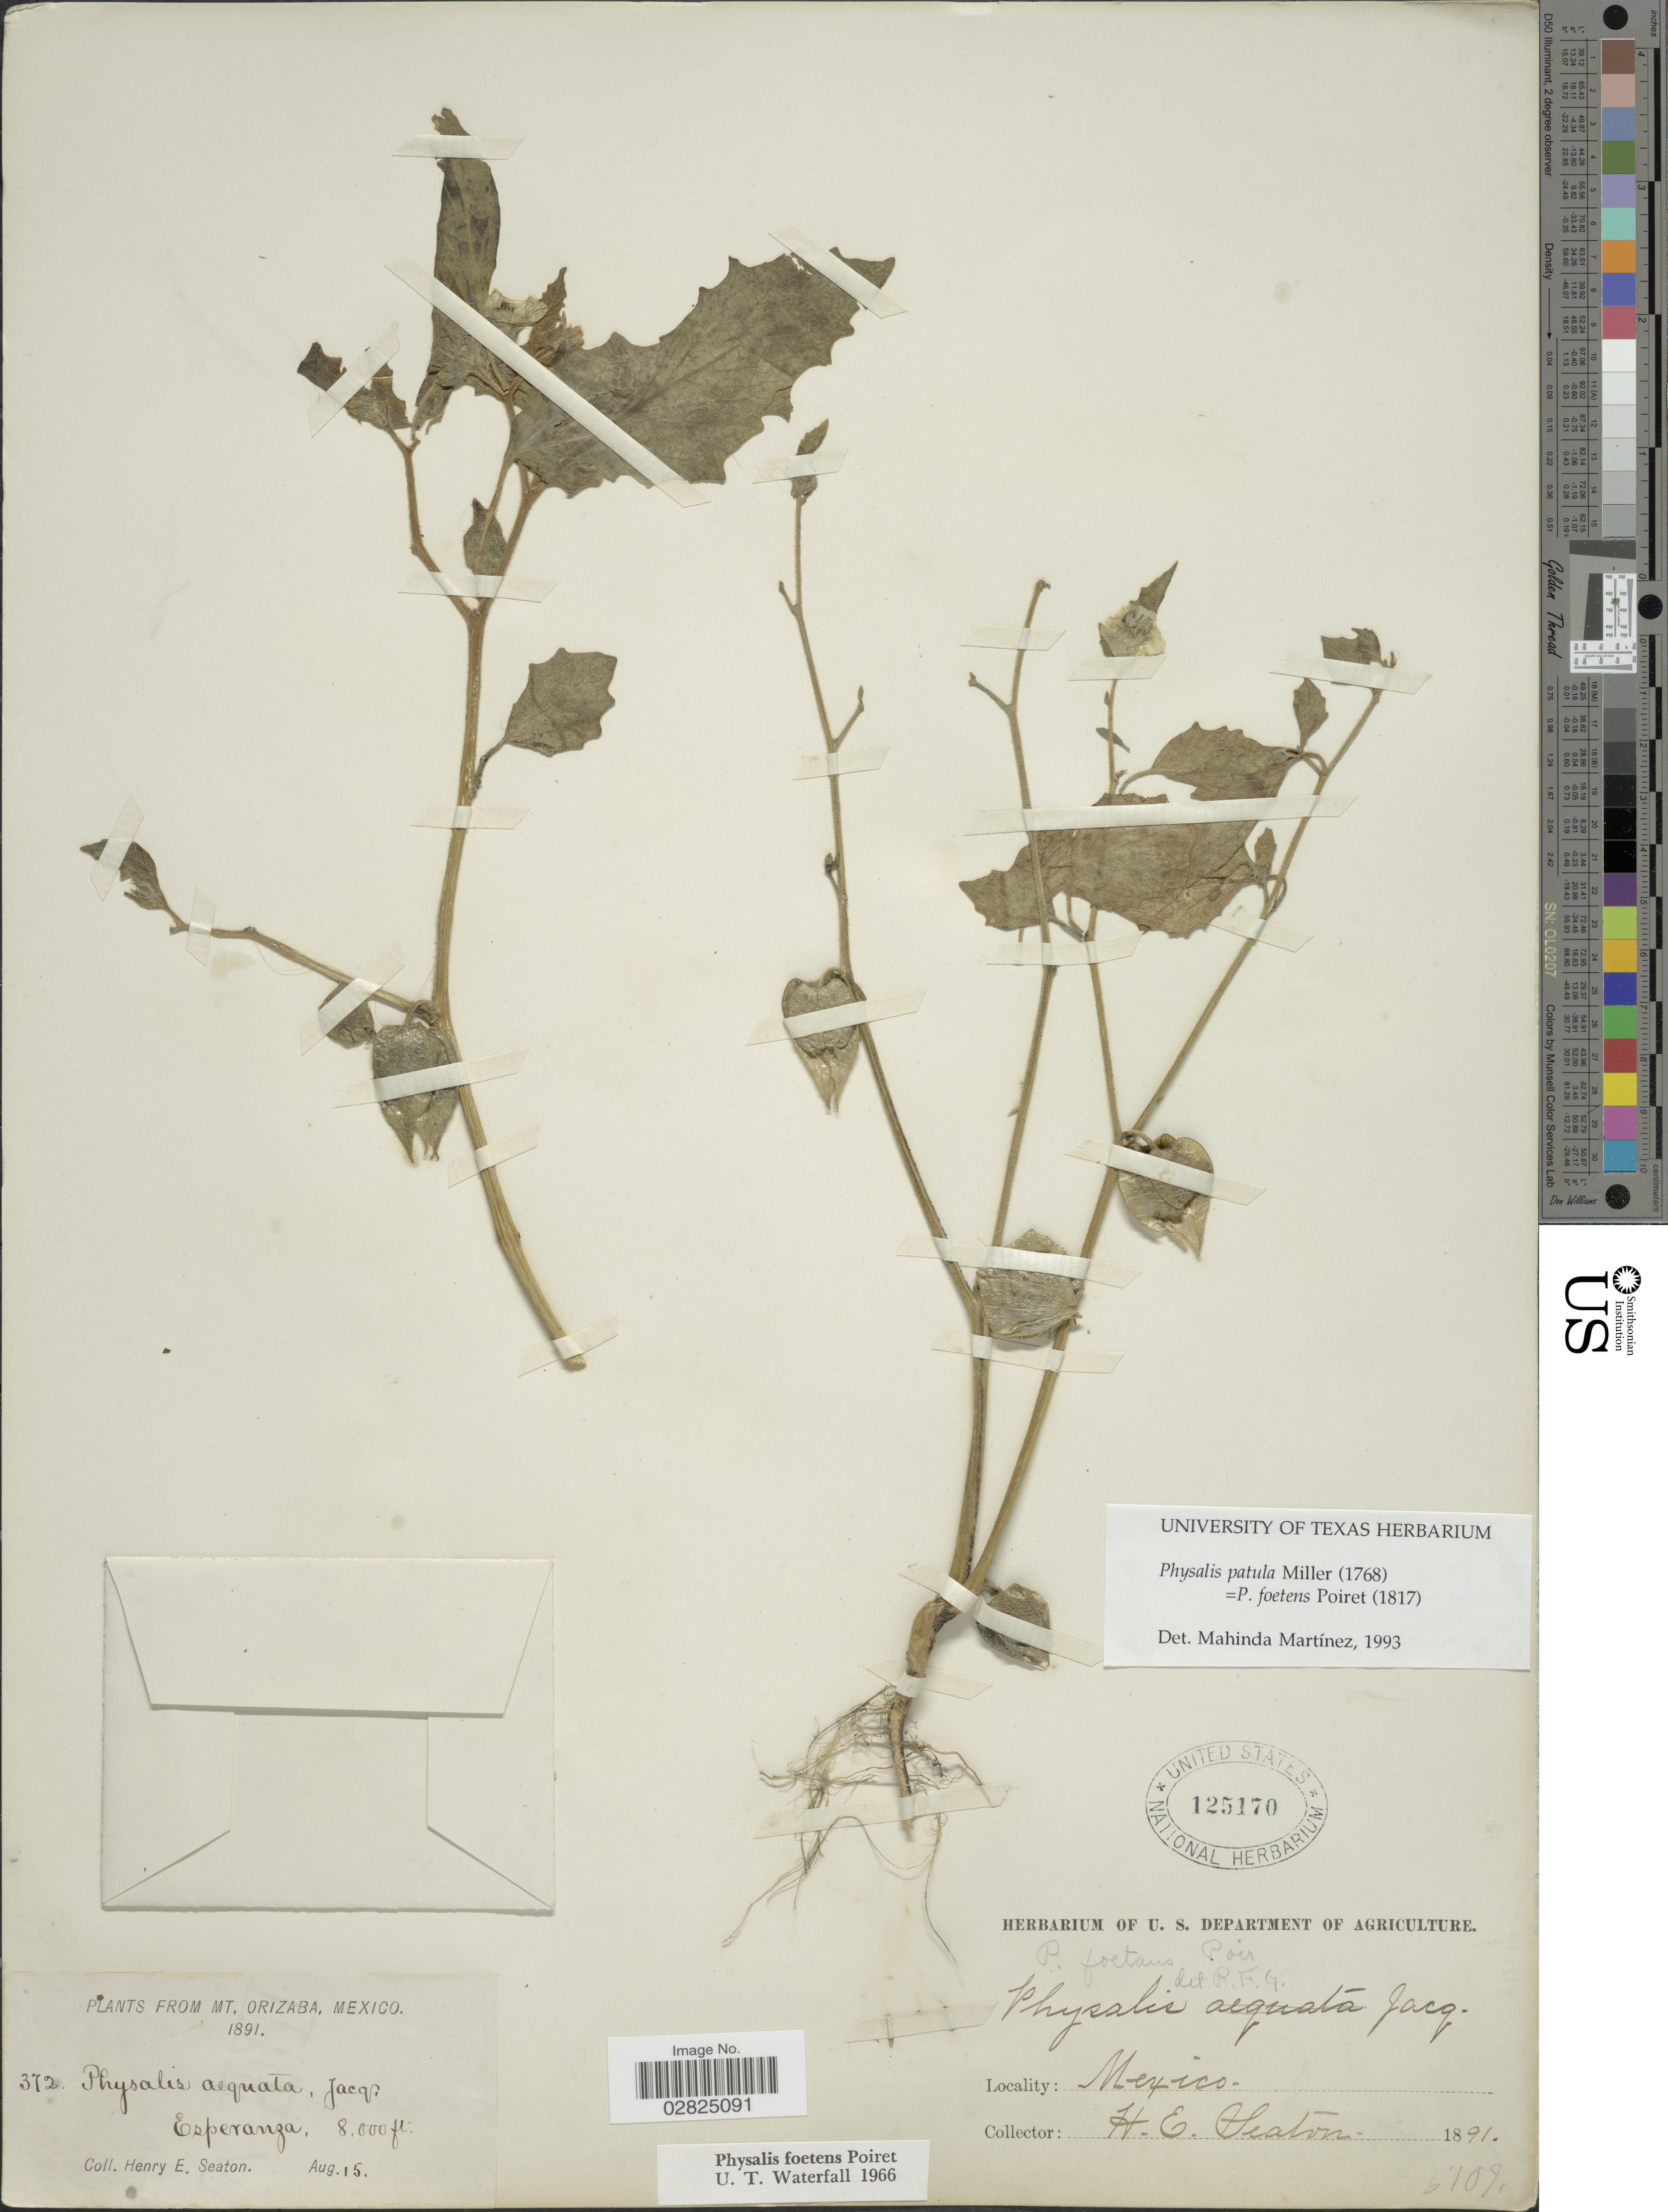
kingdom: Plantae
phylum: Tracheophyta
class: Magnoliopsida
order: Solanales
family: Solanaceae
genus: Physalis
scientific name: Physalis patula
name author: Mill.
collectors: H. E. Seaton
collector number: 372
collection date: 1891-08-15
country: Mexico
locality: Mt. Orizaba, Esperanza.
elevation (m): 2438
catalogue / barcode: US 125170